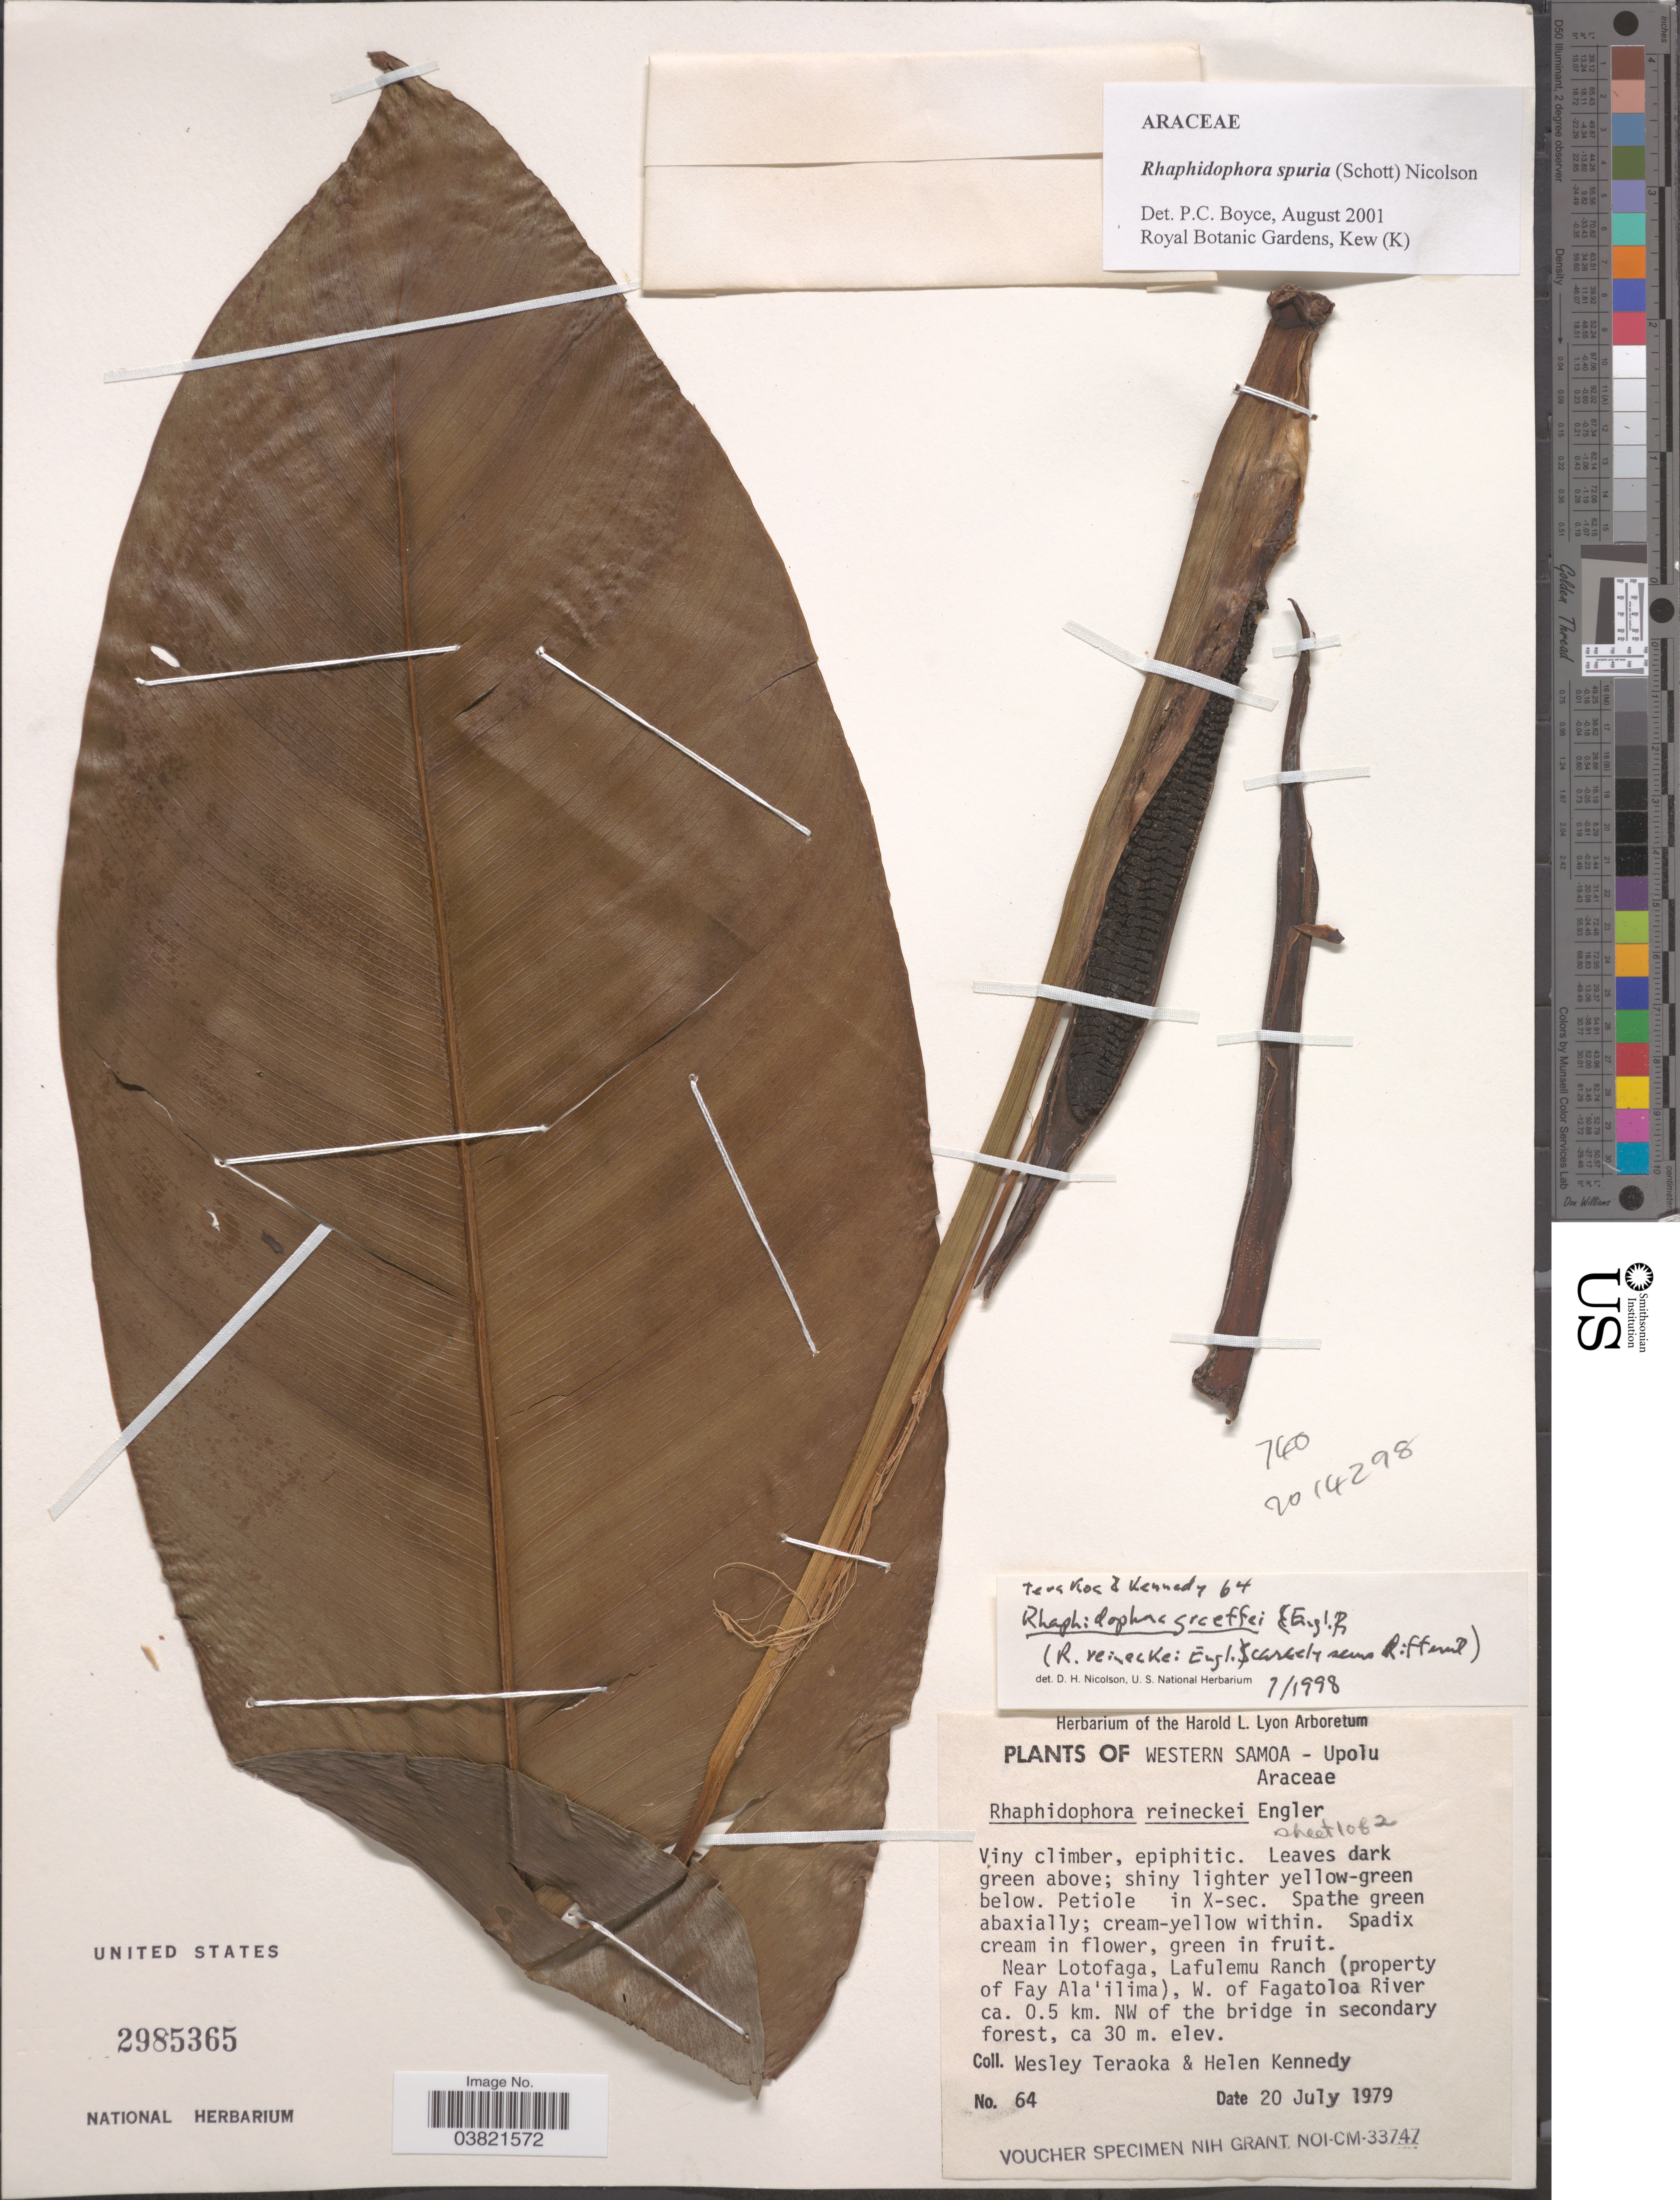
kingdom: Plantae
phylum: Tracheophyta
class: Liliopsida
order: Alismatales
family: Araceae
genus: Rhaphidophora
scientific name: Rhaphidophora spuria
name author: (Schott) Nicolson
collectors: W. Teraoka & H. Kennedy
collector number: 64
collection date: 1979-07-20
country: Samoa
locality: Upolu. Near Lotofaga, Lafulemu Ranch (property of Fay Ala'ilima), W of Fagatoloa River ca. 0.5 km. NW of the bridge in secondary forest.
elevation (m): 30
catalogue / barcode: US 2985365